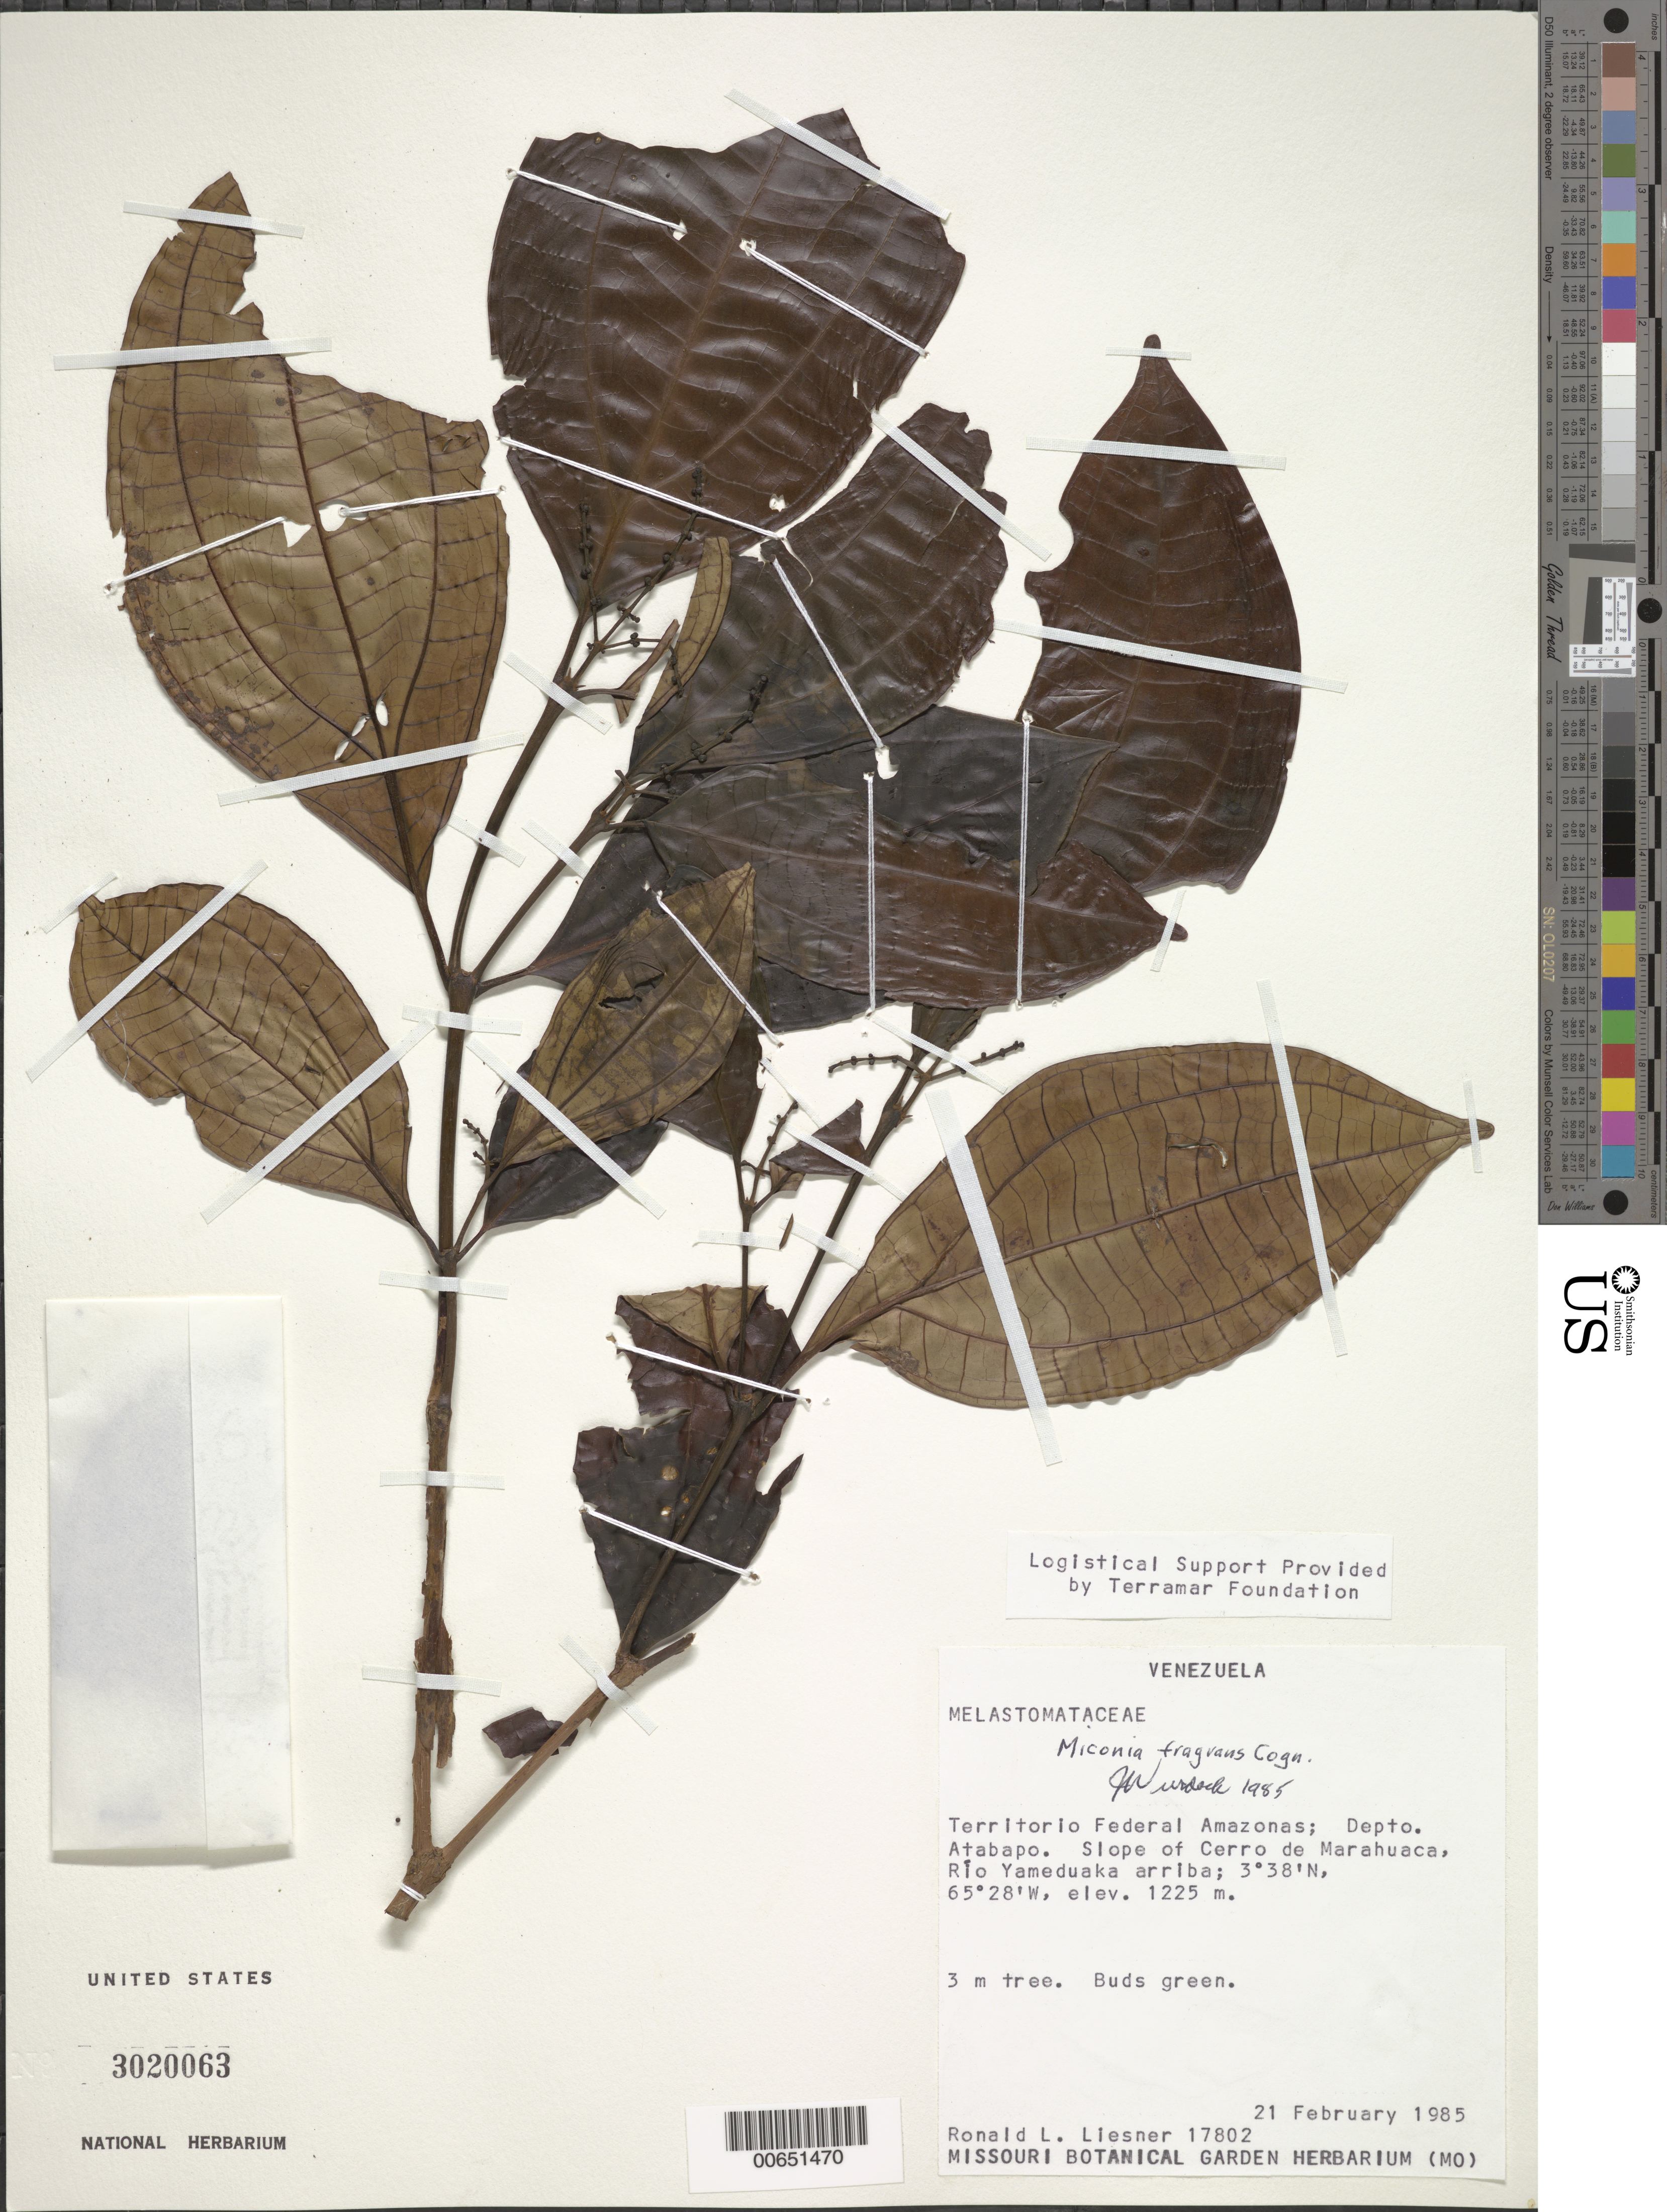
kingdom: Plantae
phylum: Tracheophyta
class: Magnoliopsida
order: Myrtales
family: Melastomataceae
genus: Miconia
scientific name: Miconia fragrans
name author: Cogn.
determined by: Wurdack, John J., (US), US (UNITED STATES)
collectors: R. L. Liesner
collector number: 17802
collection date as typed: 21-Feb-85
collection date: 1985-02-21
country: Venezuela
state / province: Amazonas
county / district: Atabapo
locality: Cerro de Marahuaca slope, Río Yameduaka arriba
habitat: Slope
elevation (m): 1225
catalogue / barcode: US 3020063